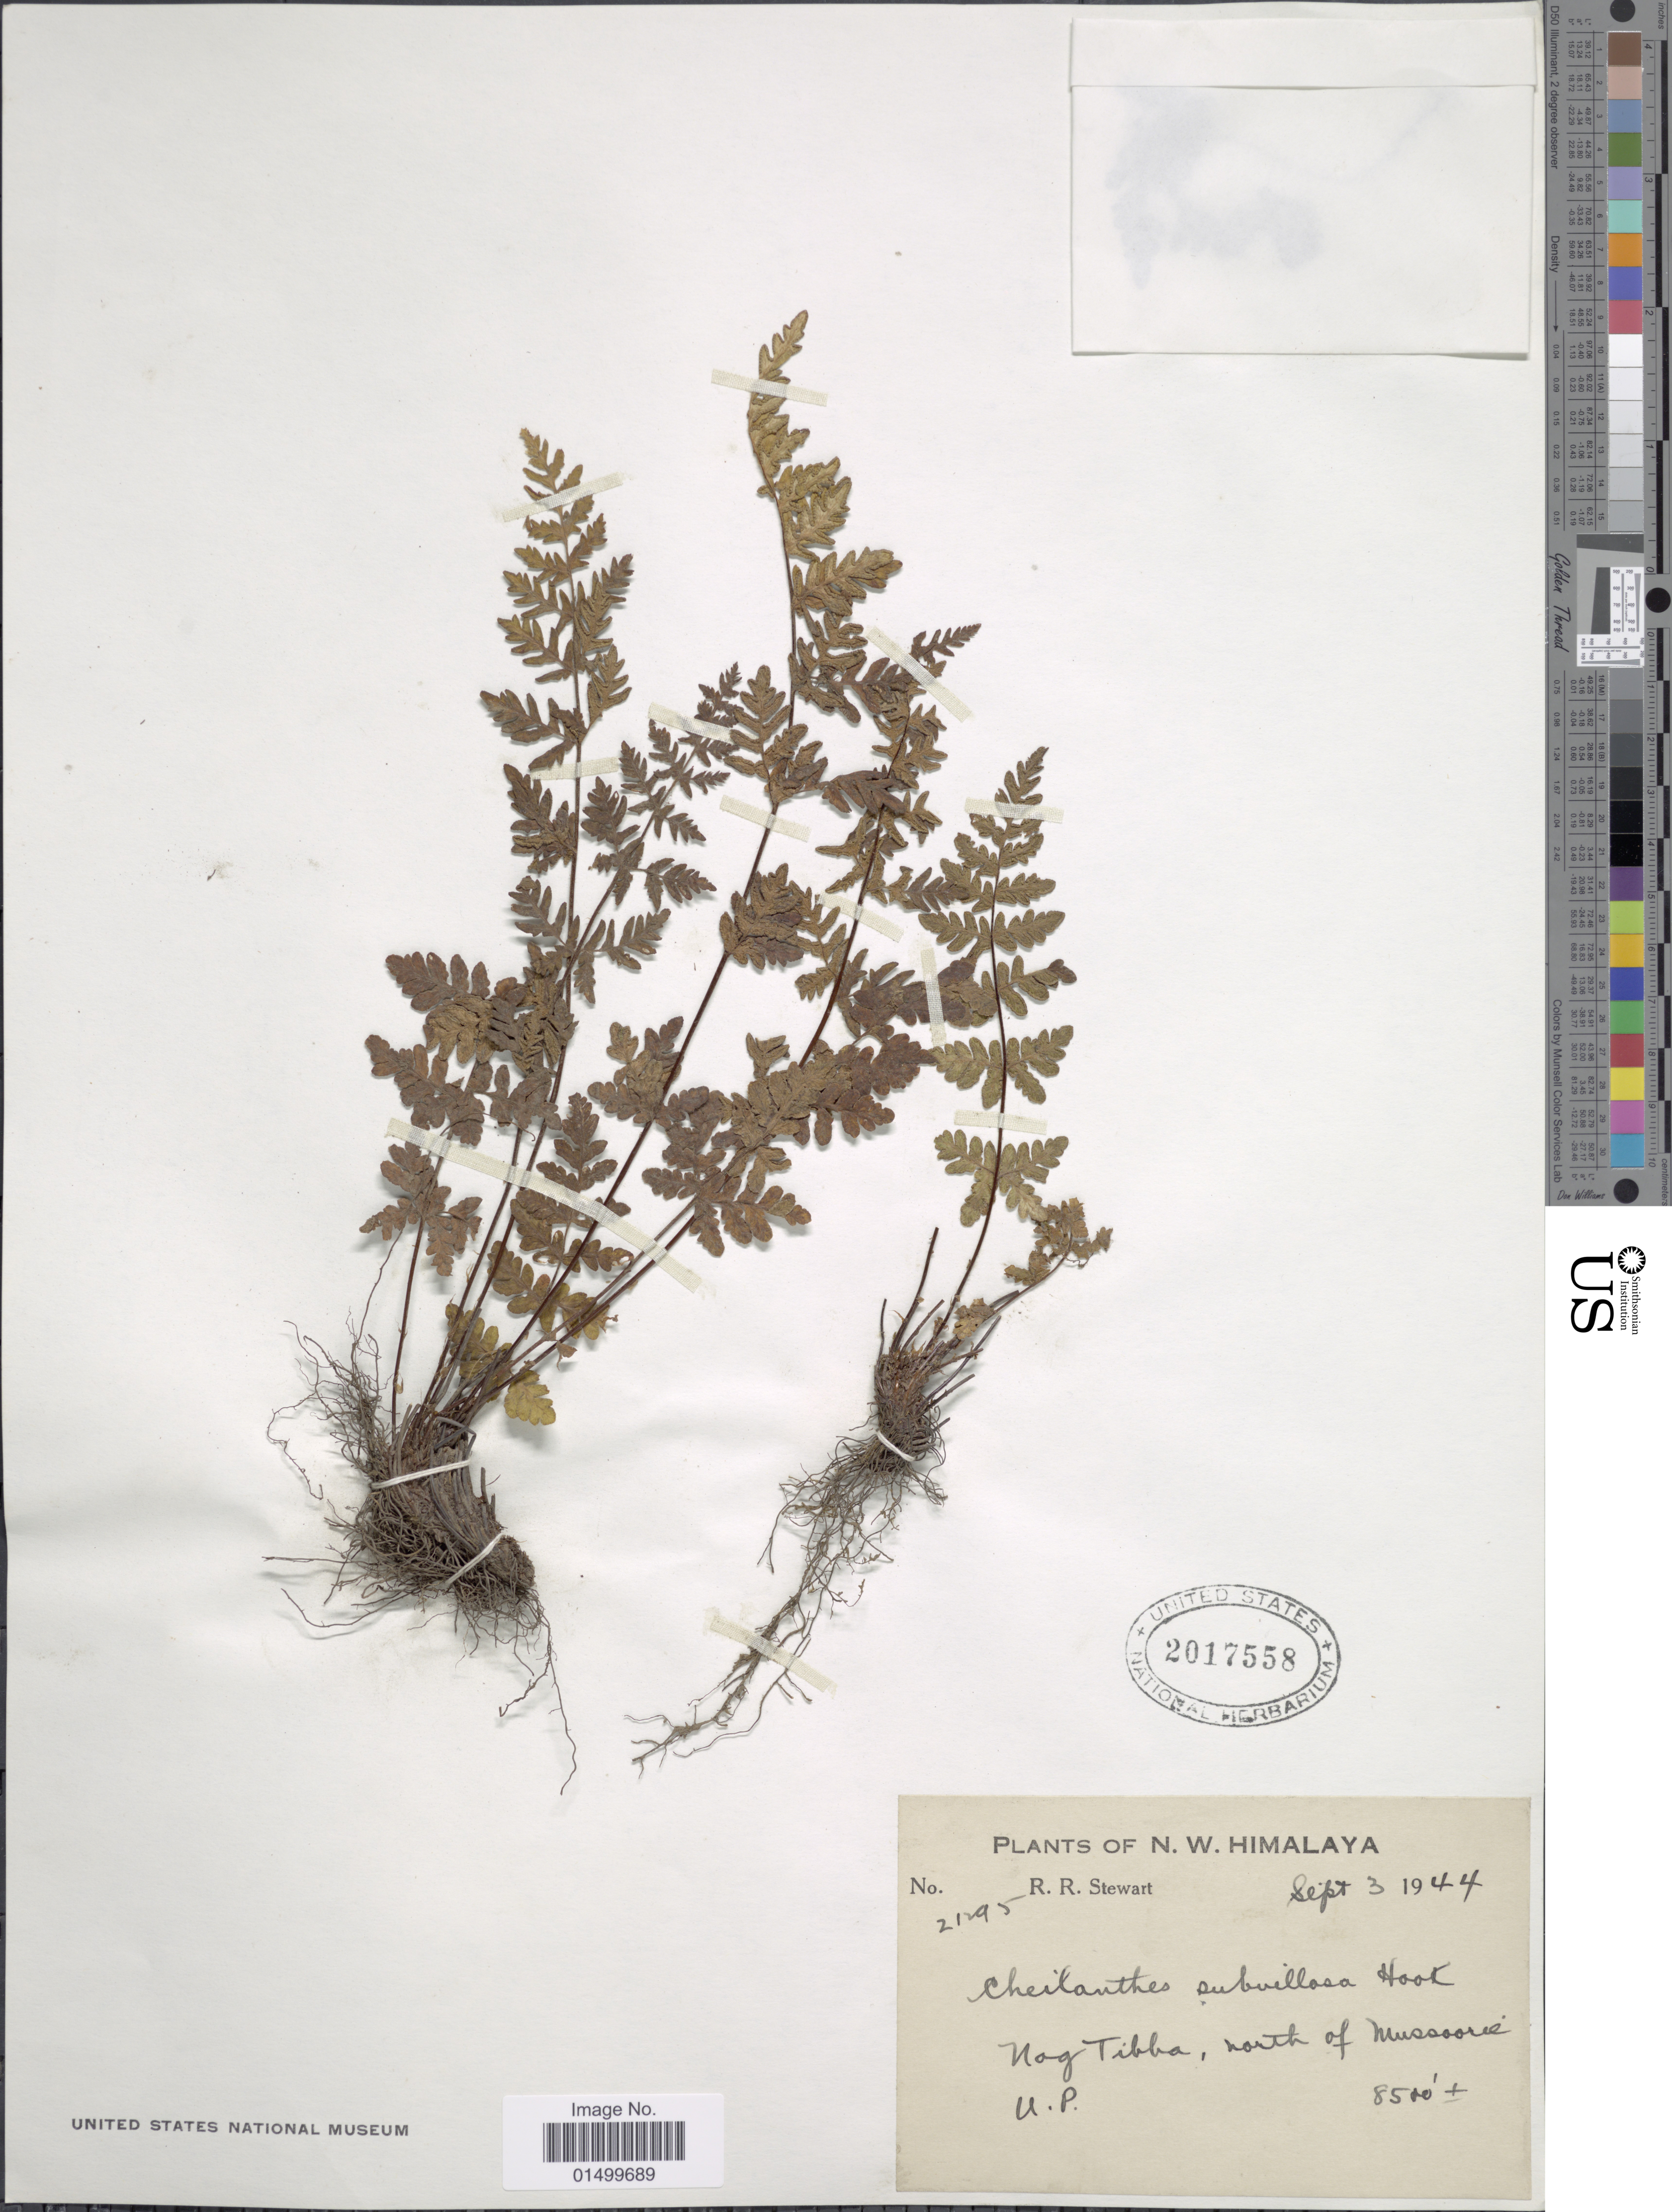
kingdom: Plantae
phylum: Tracheophyta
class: Polypodiopsida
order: Polypodiales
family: Pteridaceae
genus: Cheilanthes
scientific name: Cheilanthes subvillosum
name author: Hook.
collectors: R. R. Stewart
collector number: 21295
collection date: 1944-09-03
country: India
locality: N.W. Himalaya, Nag Tibba, north of Mussoorie U. P.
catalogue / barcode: US 2017558